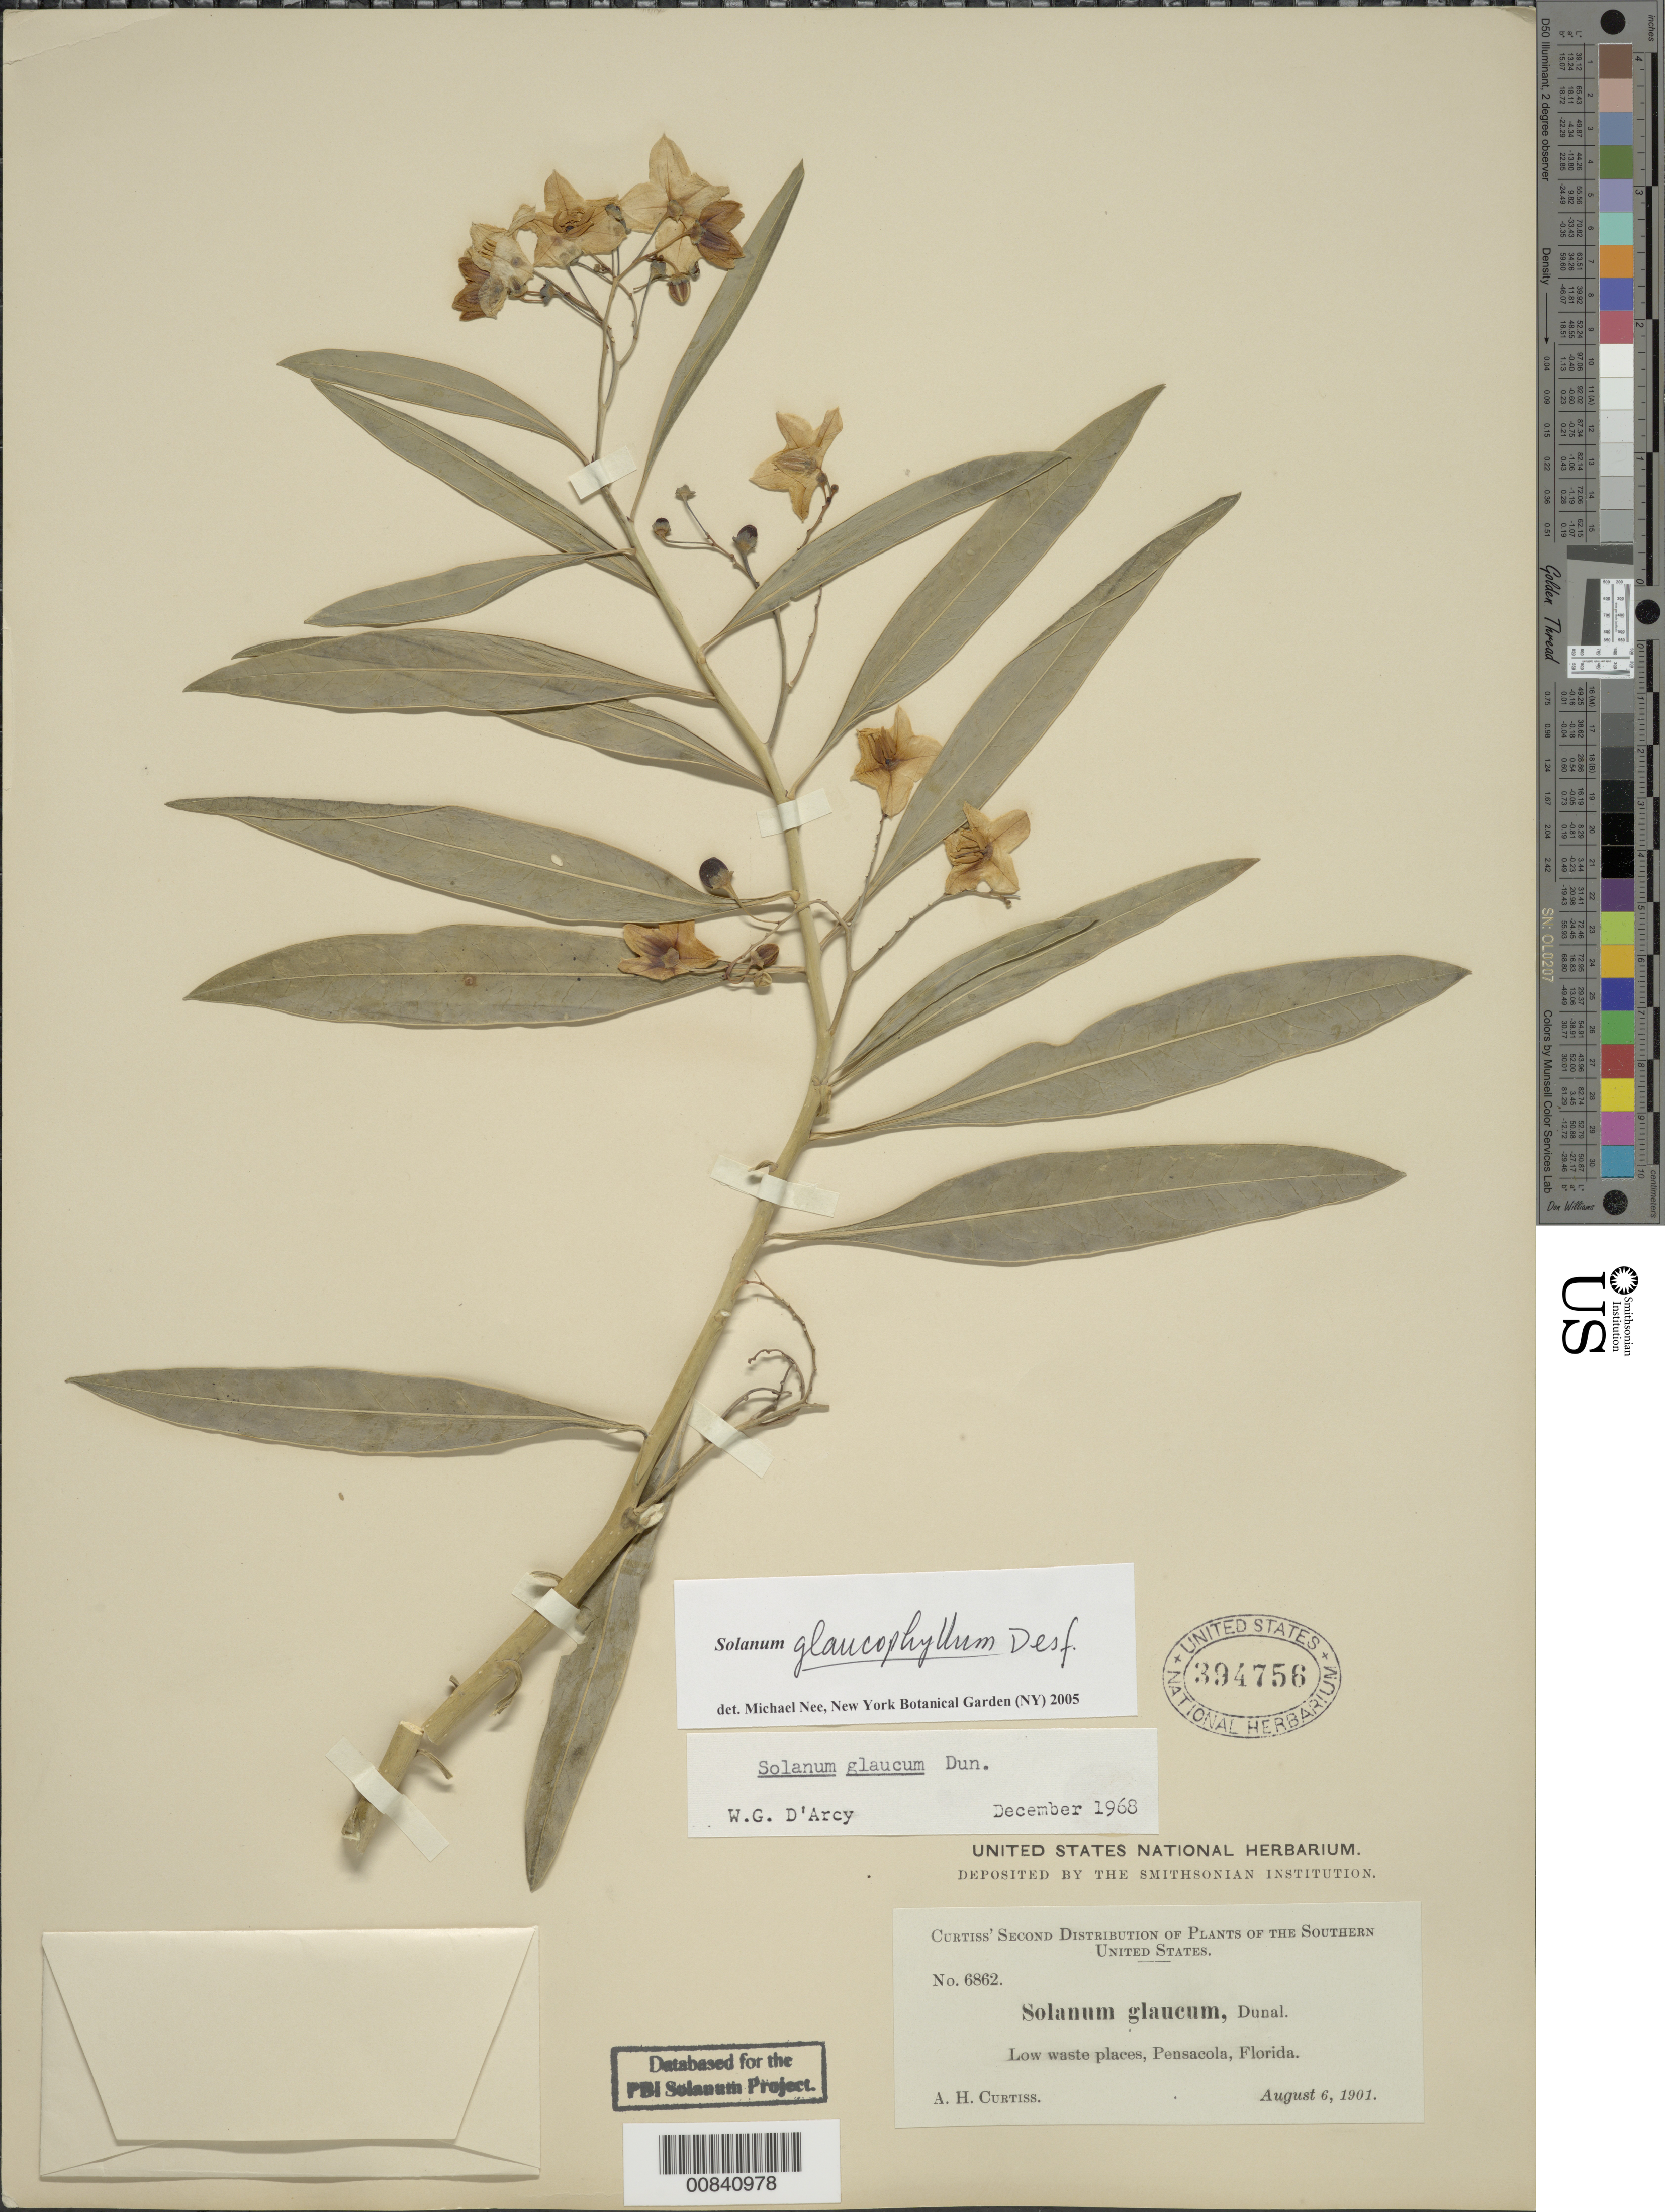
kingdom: Plantae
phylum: Tracheophyta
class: Magnoliopsida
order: Solanales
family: Solanaceae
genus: Solanum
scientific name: Solanum glaucophyllum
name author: Desf.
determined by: Nee, Michael H.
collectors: A. H. Curtiss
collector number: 6862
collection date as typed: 6 Sep 1901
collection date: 1901-09-06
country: United States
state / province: Florida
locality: Pensacola.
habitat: Low waste places.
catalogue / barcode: US 394756